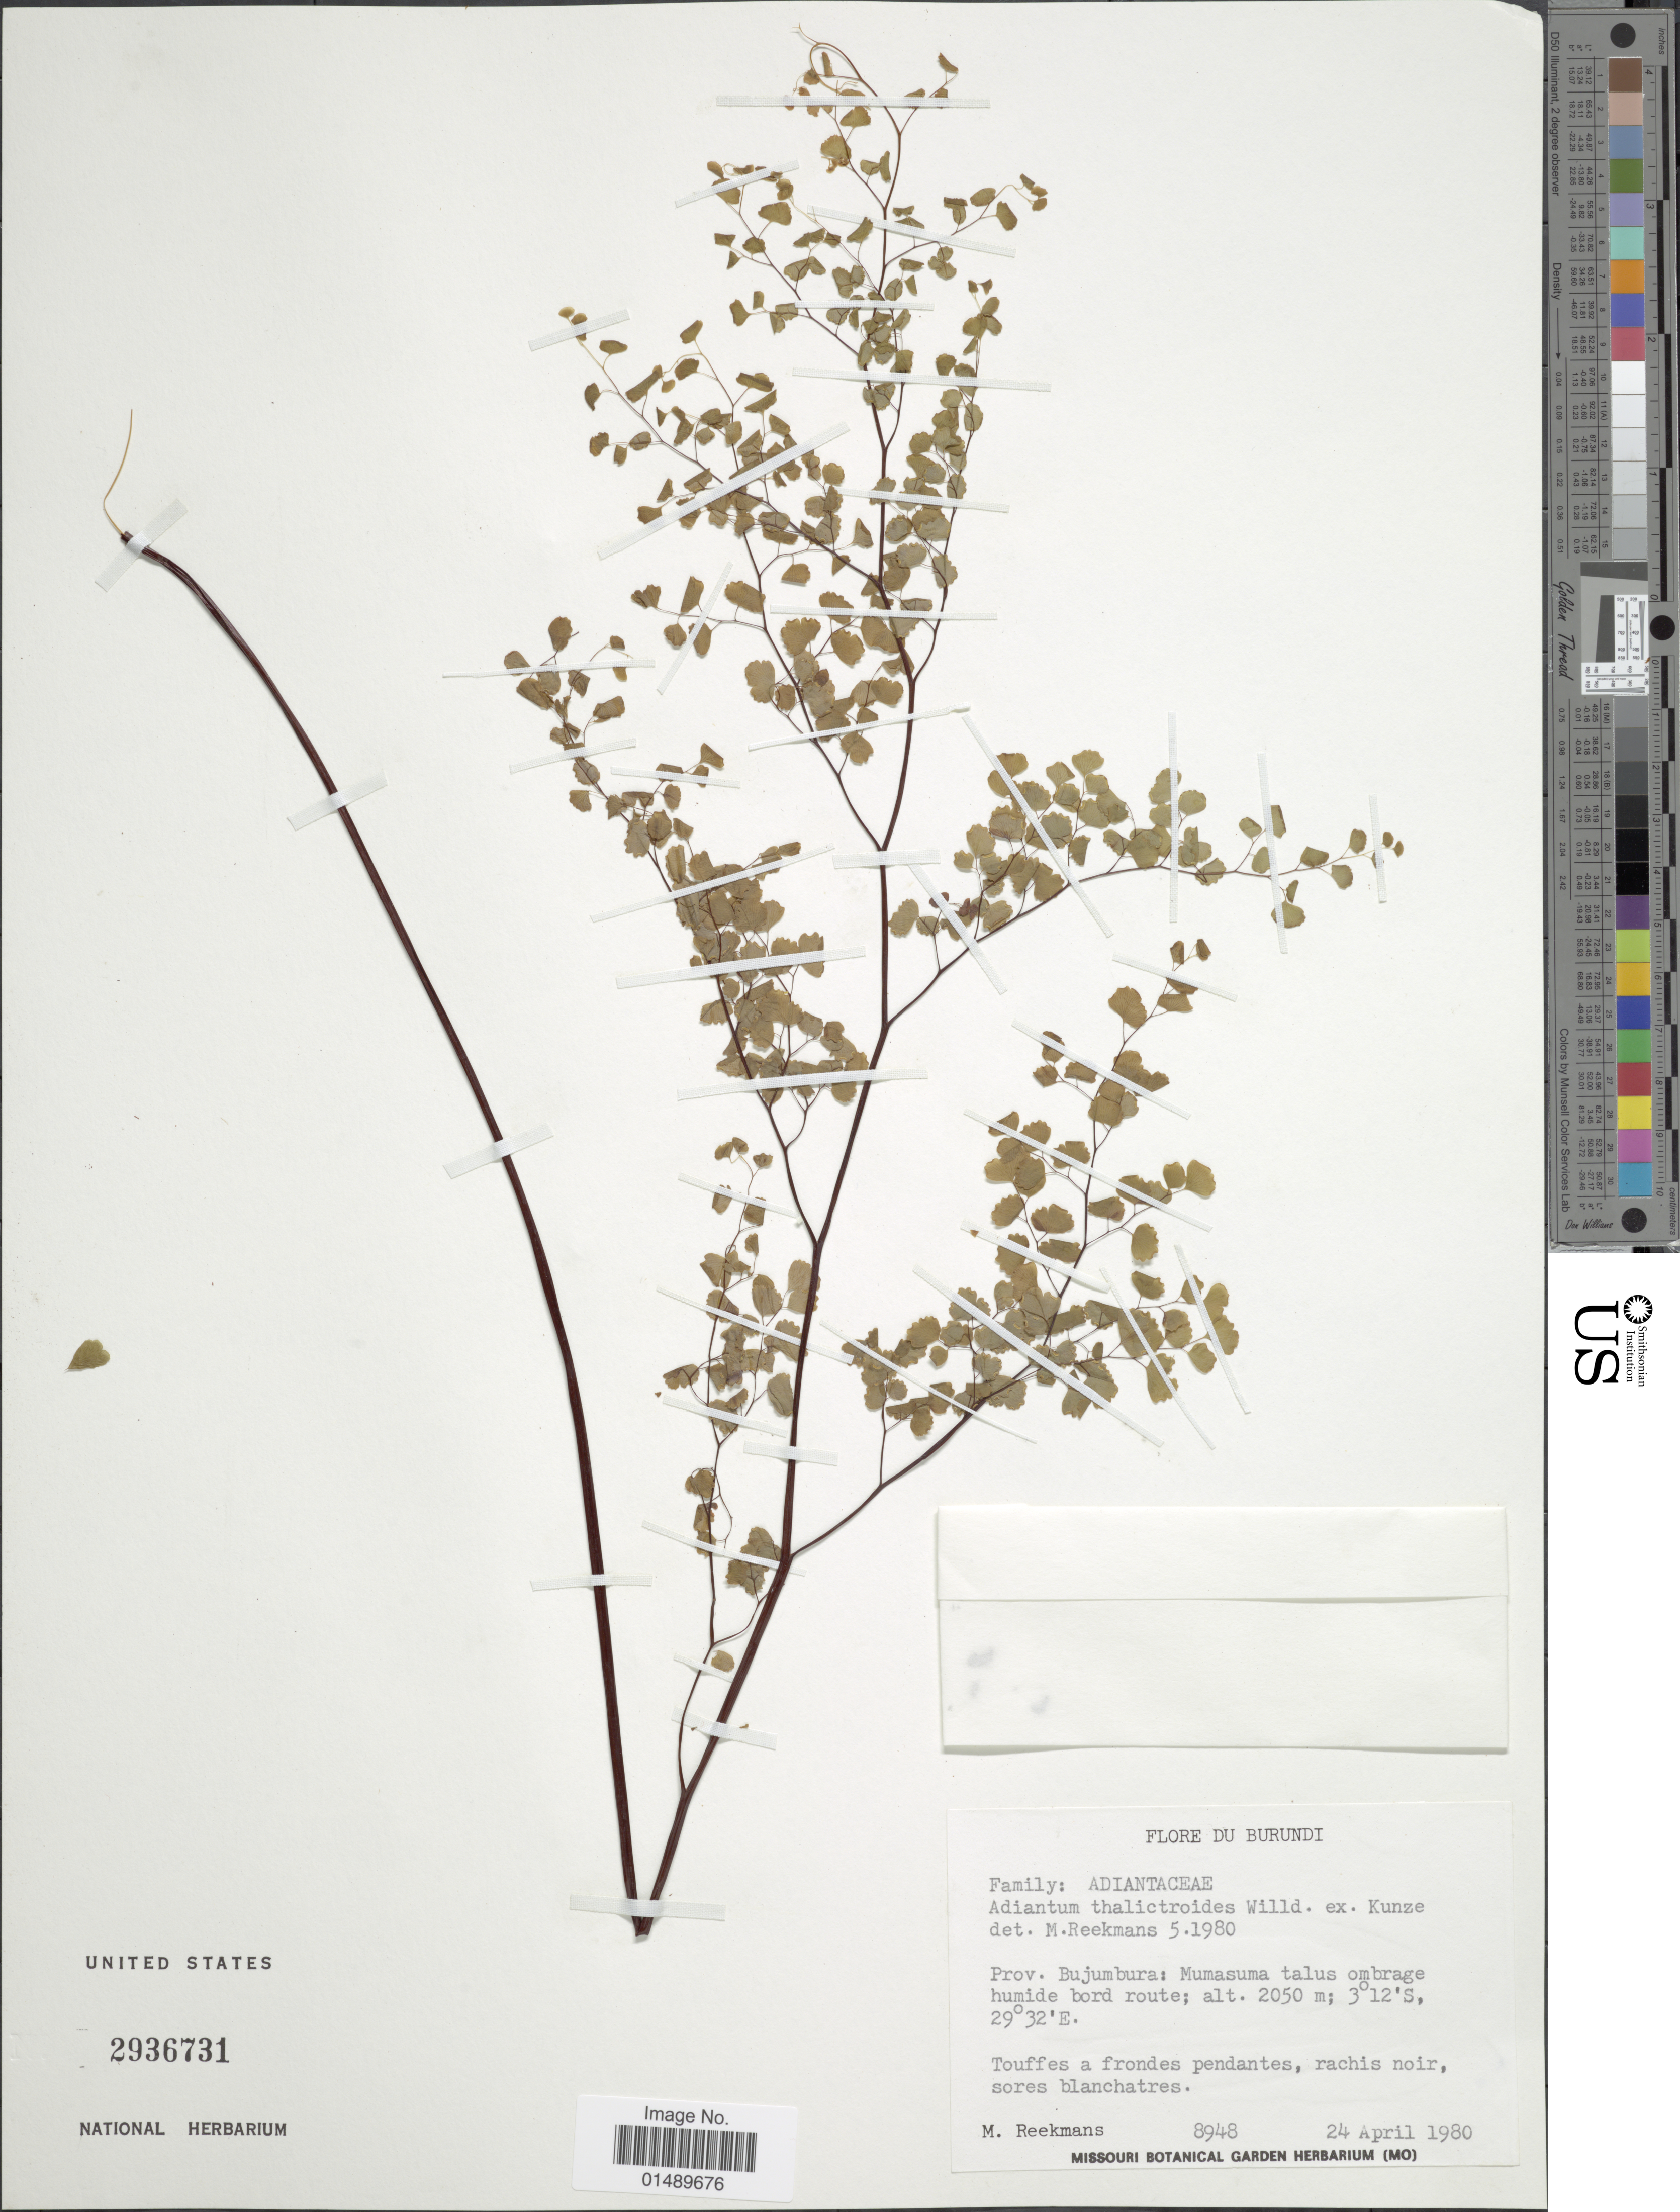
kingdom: Plantae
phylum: Tracheophyta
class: Polypodiopsida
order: Polypodiales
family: Pteridaceae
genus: Adiantum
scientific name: Adiantum thalictroides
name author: Willd. ex Schltdl.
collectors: M. Reekmans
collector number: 8948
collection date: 1980-04-24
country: Burundi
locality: Burundi, Prov. Bujumbura: Mumasuma talus ombrage humide bord route.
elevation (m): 2050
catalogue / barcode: US 2936731